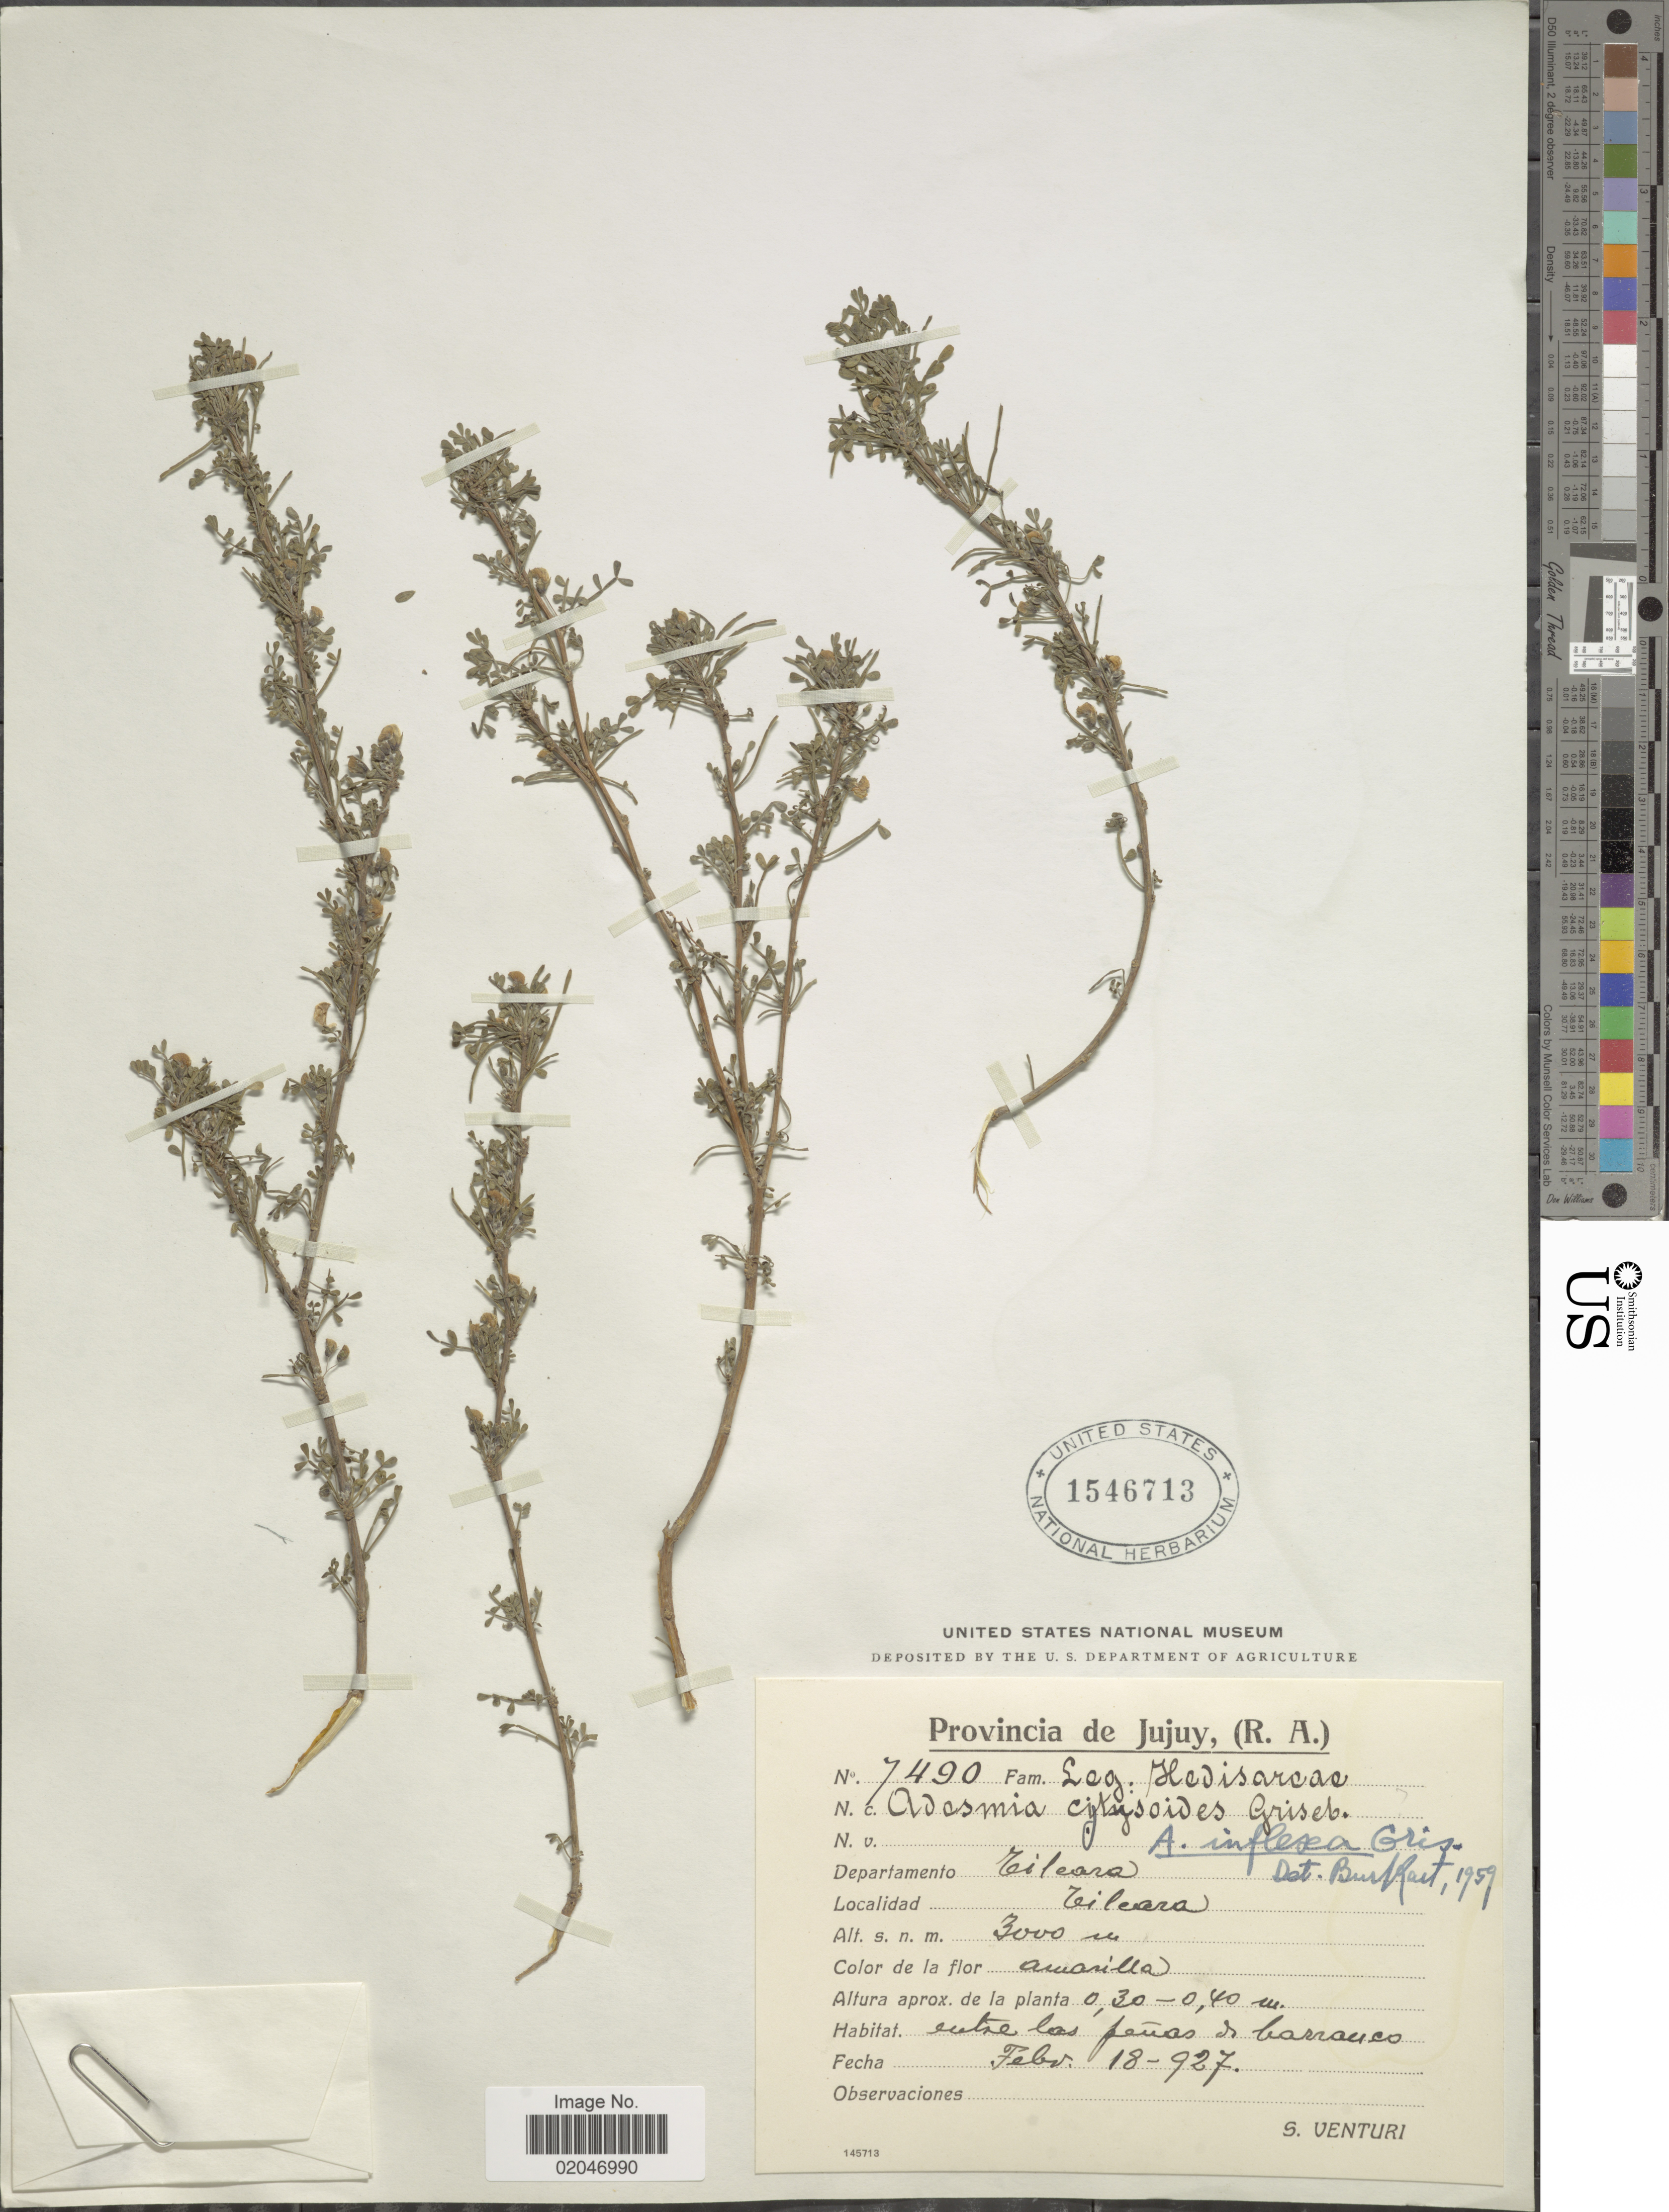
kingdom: Plantae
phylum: Tracheophyta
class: Magnoliopsida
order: Fabales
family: Fabaceae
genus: Adesmia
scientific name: Adesmia inflexa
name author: Griseb.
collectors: S. Venturi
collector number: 7490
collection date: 1927-02-18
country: Argentina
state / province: Jujuy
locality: (R.A.), Departamento Tilcara, Tilcara, entre las penas de barranco.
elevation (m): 3000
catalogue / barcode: US 1546713